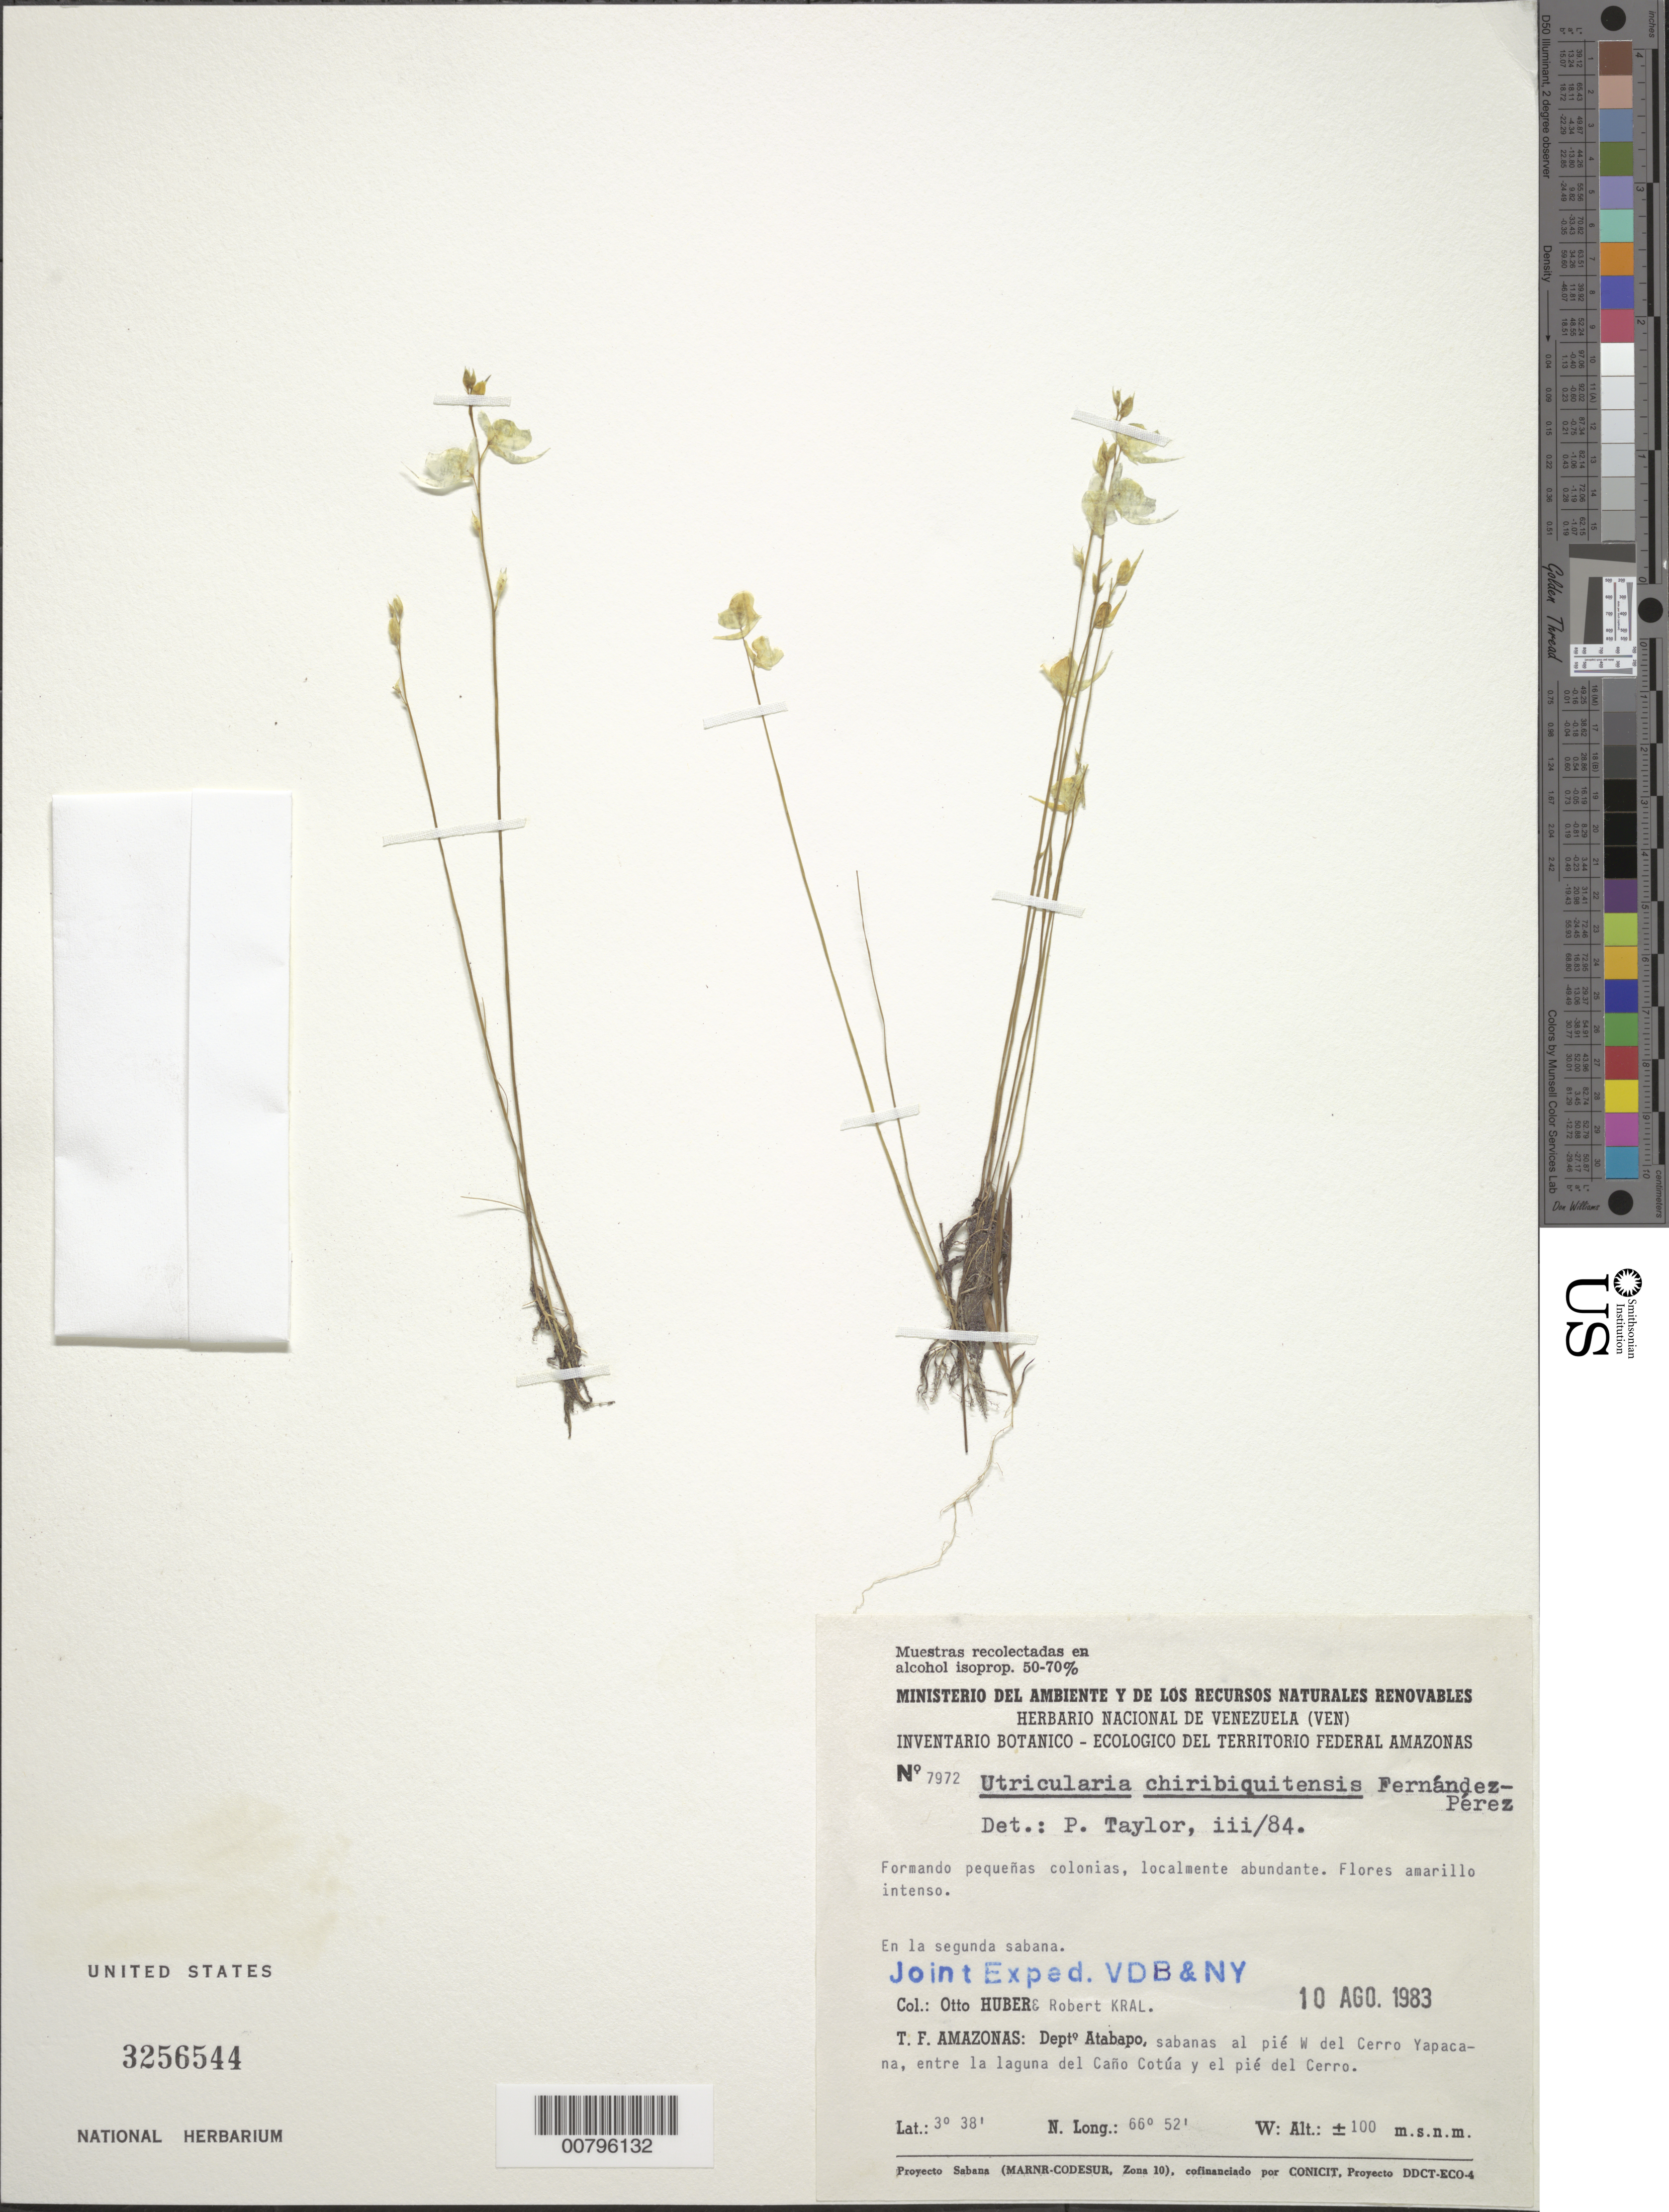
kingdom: Plantae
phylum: Tracheophyta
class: Magnoliopsida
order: Lamiales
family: Lentibulariaceae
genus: Utricularia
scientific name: Utricularia chiribiquitensis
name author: A. Fern.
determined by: Taylor, P.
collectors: O. Huber & R. Kral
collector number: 7972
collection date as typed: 10-Aug-83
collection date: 1983-08-10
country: Venezuela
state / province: Amazonas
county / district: Atabapo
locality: Cerro Yapacána, entre la laguna del Caño Cotúa y el pié del Cerro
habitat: En la tercera sabana al pié del cerro; en la segunda sabana.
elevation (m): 100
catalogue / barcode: US 3256544